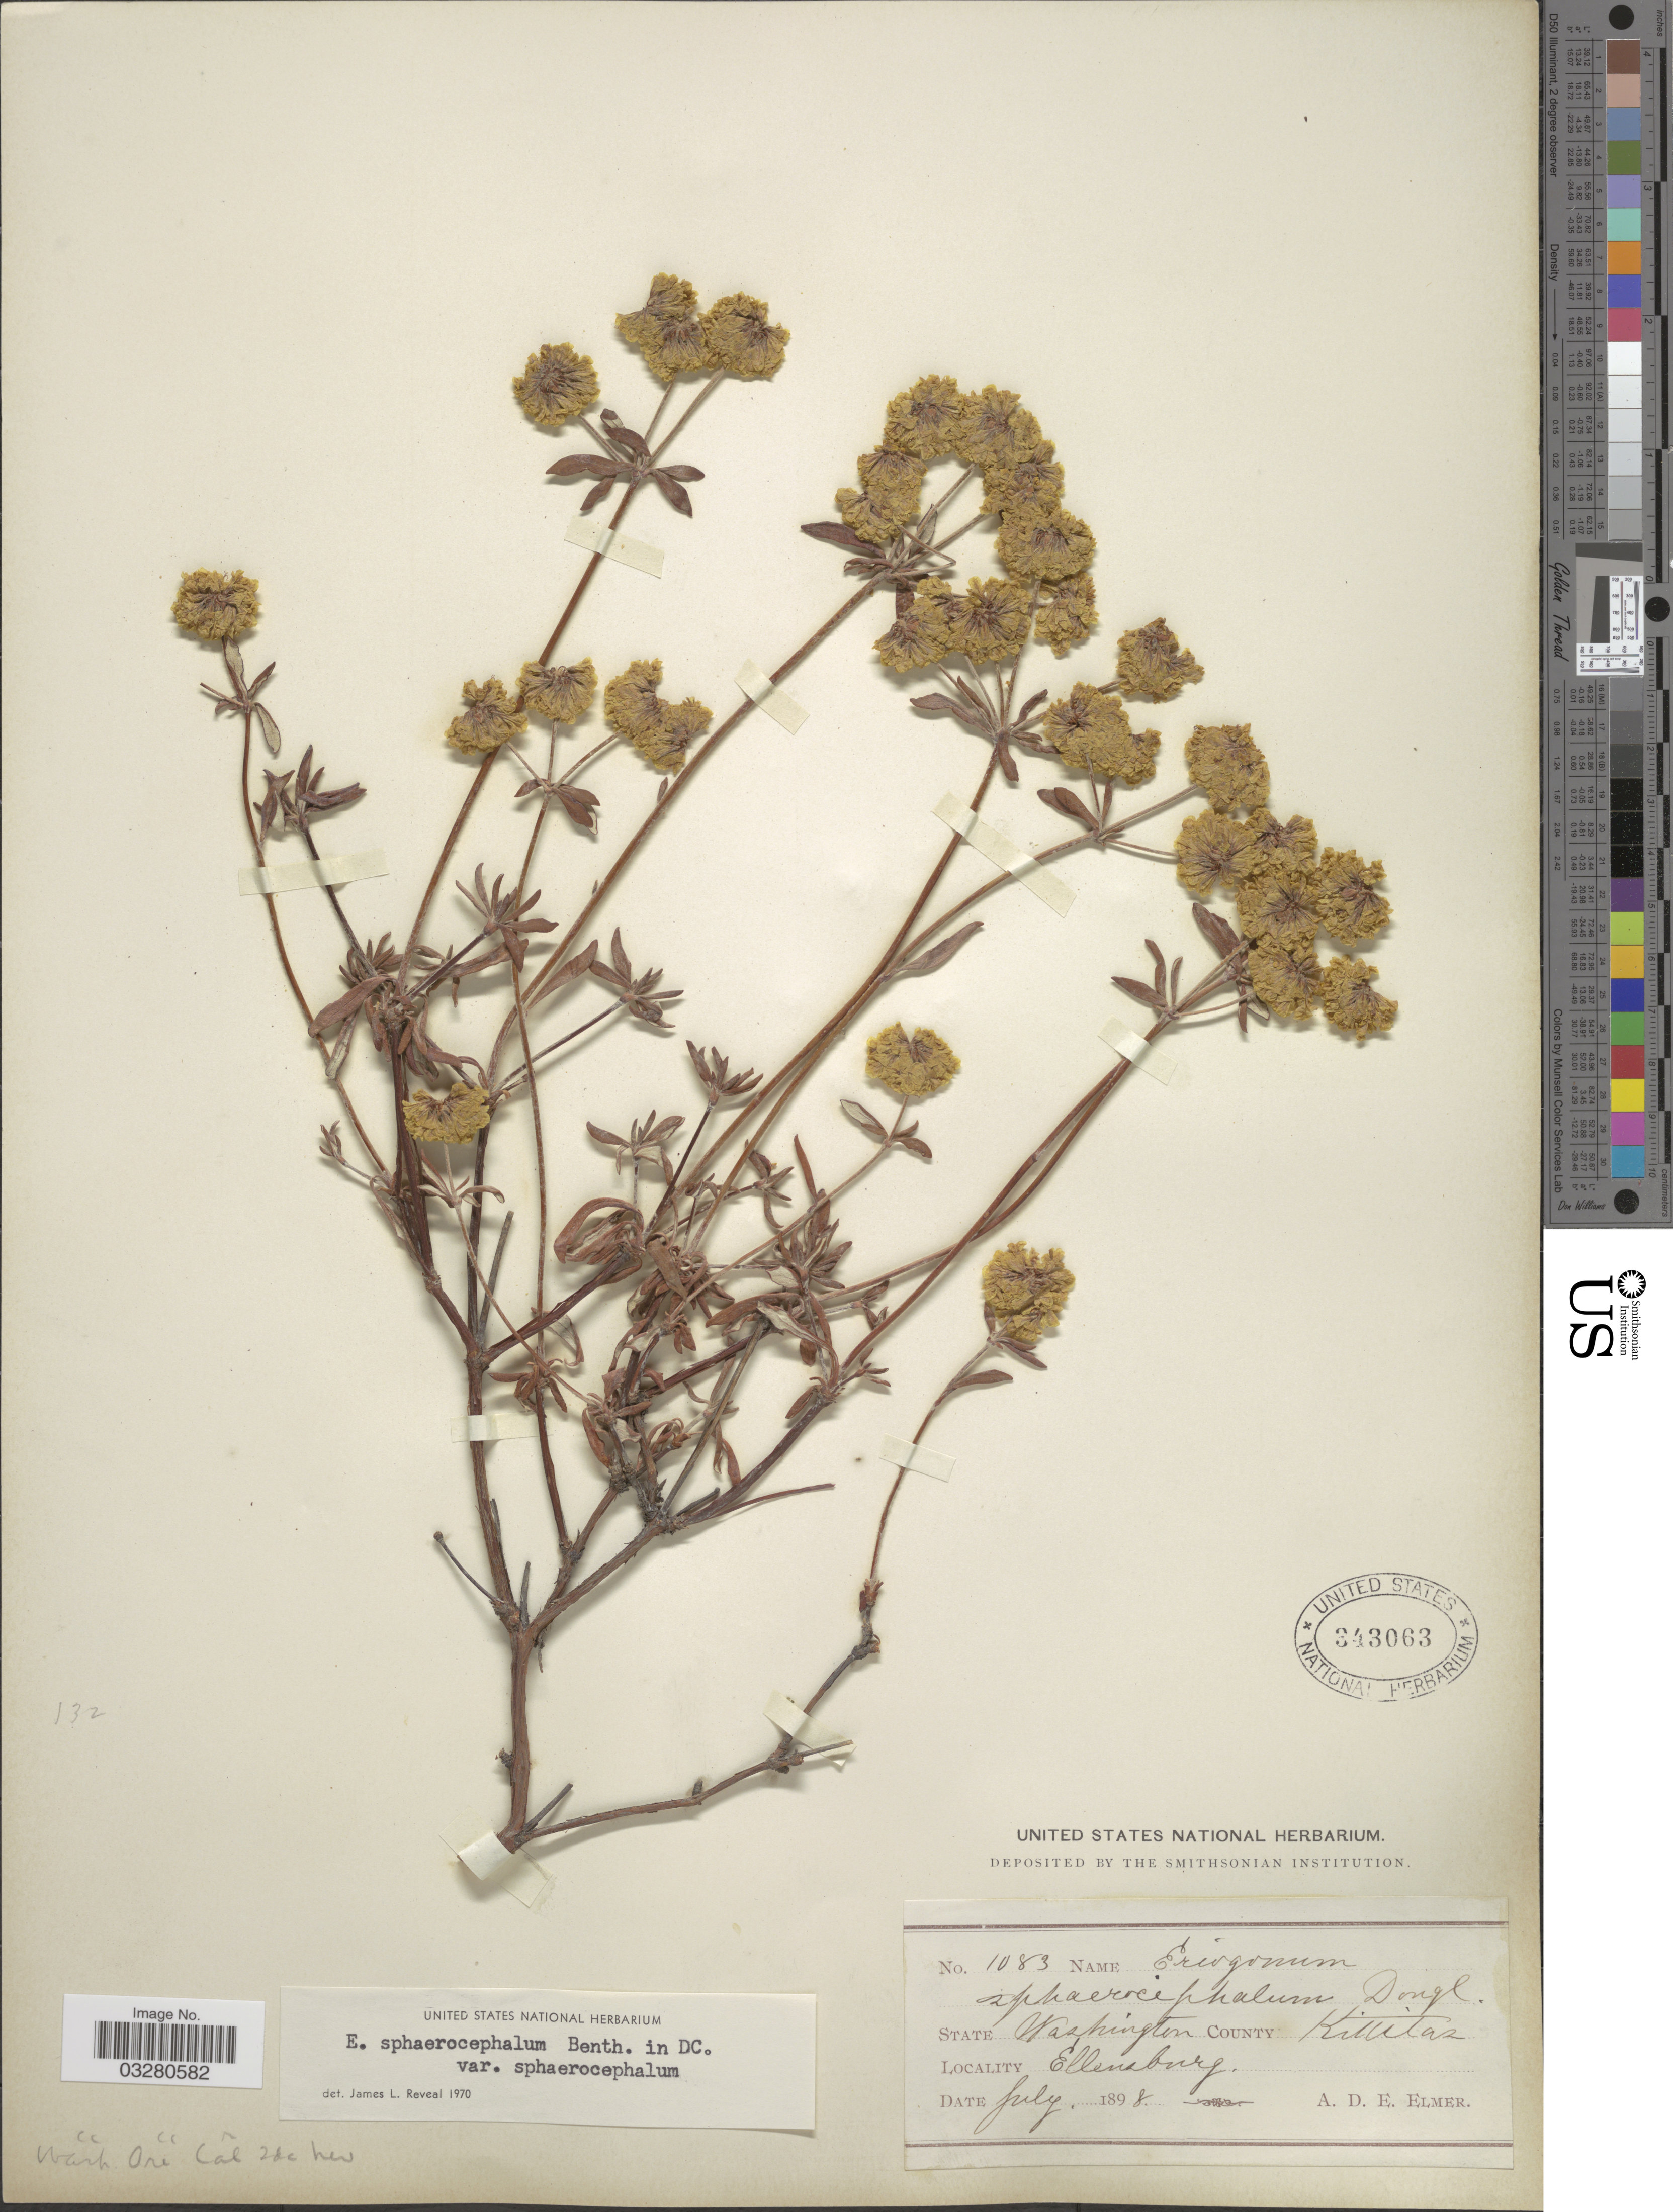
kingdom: Plantae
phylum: Tracheophyta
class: Magnoliopsida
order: Caryophyllales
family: Polygonaceae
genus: Eriogonum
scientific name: Eriogonum sphaerocephalum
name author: Benth. & Douglas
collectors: A. D. E. Elmer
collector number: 1083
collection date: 1898-07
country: United States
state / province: Washington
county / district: Kittitas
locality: County Kittitas. Ellensburg.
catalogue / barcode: US 343063